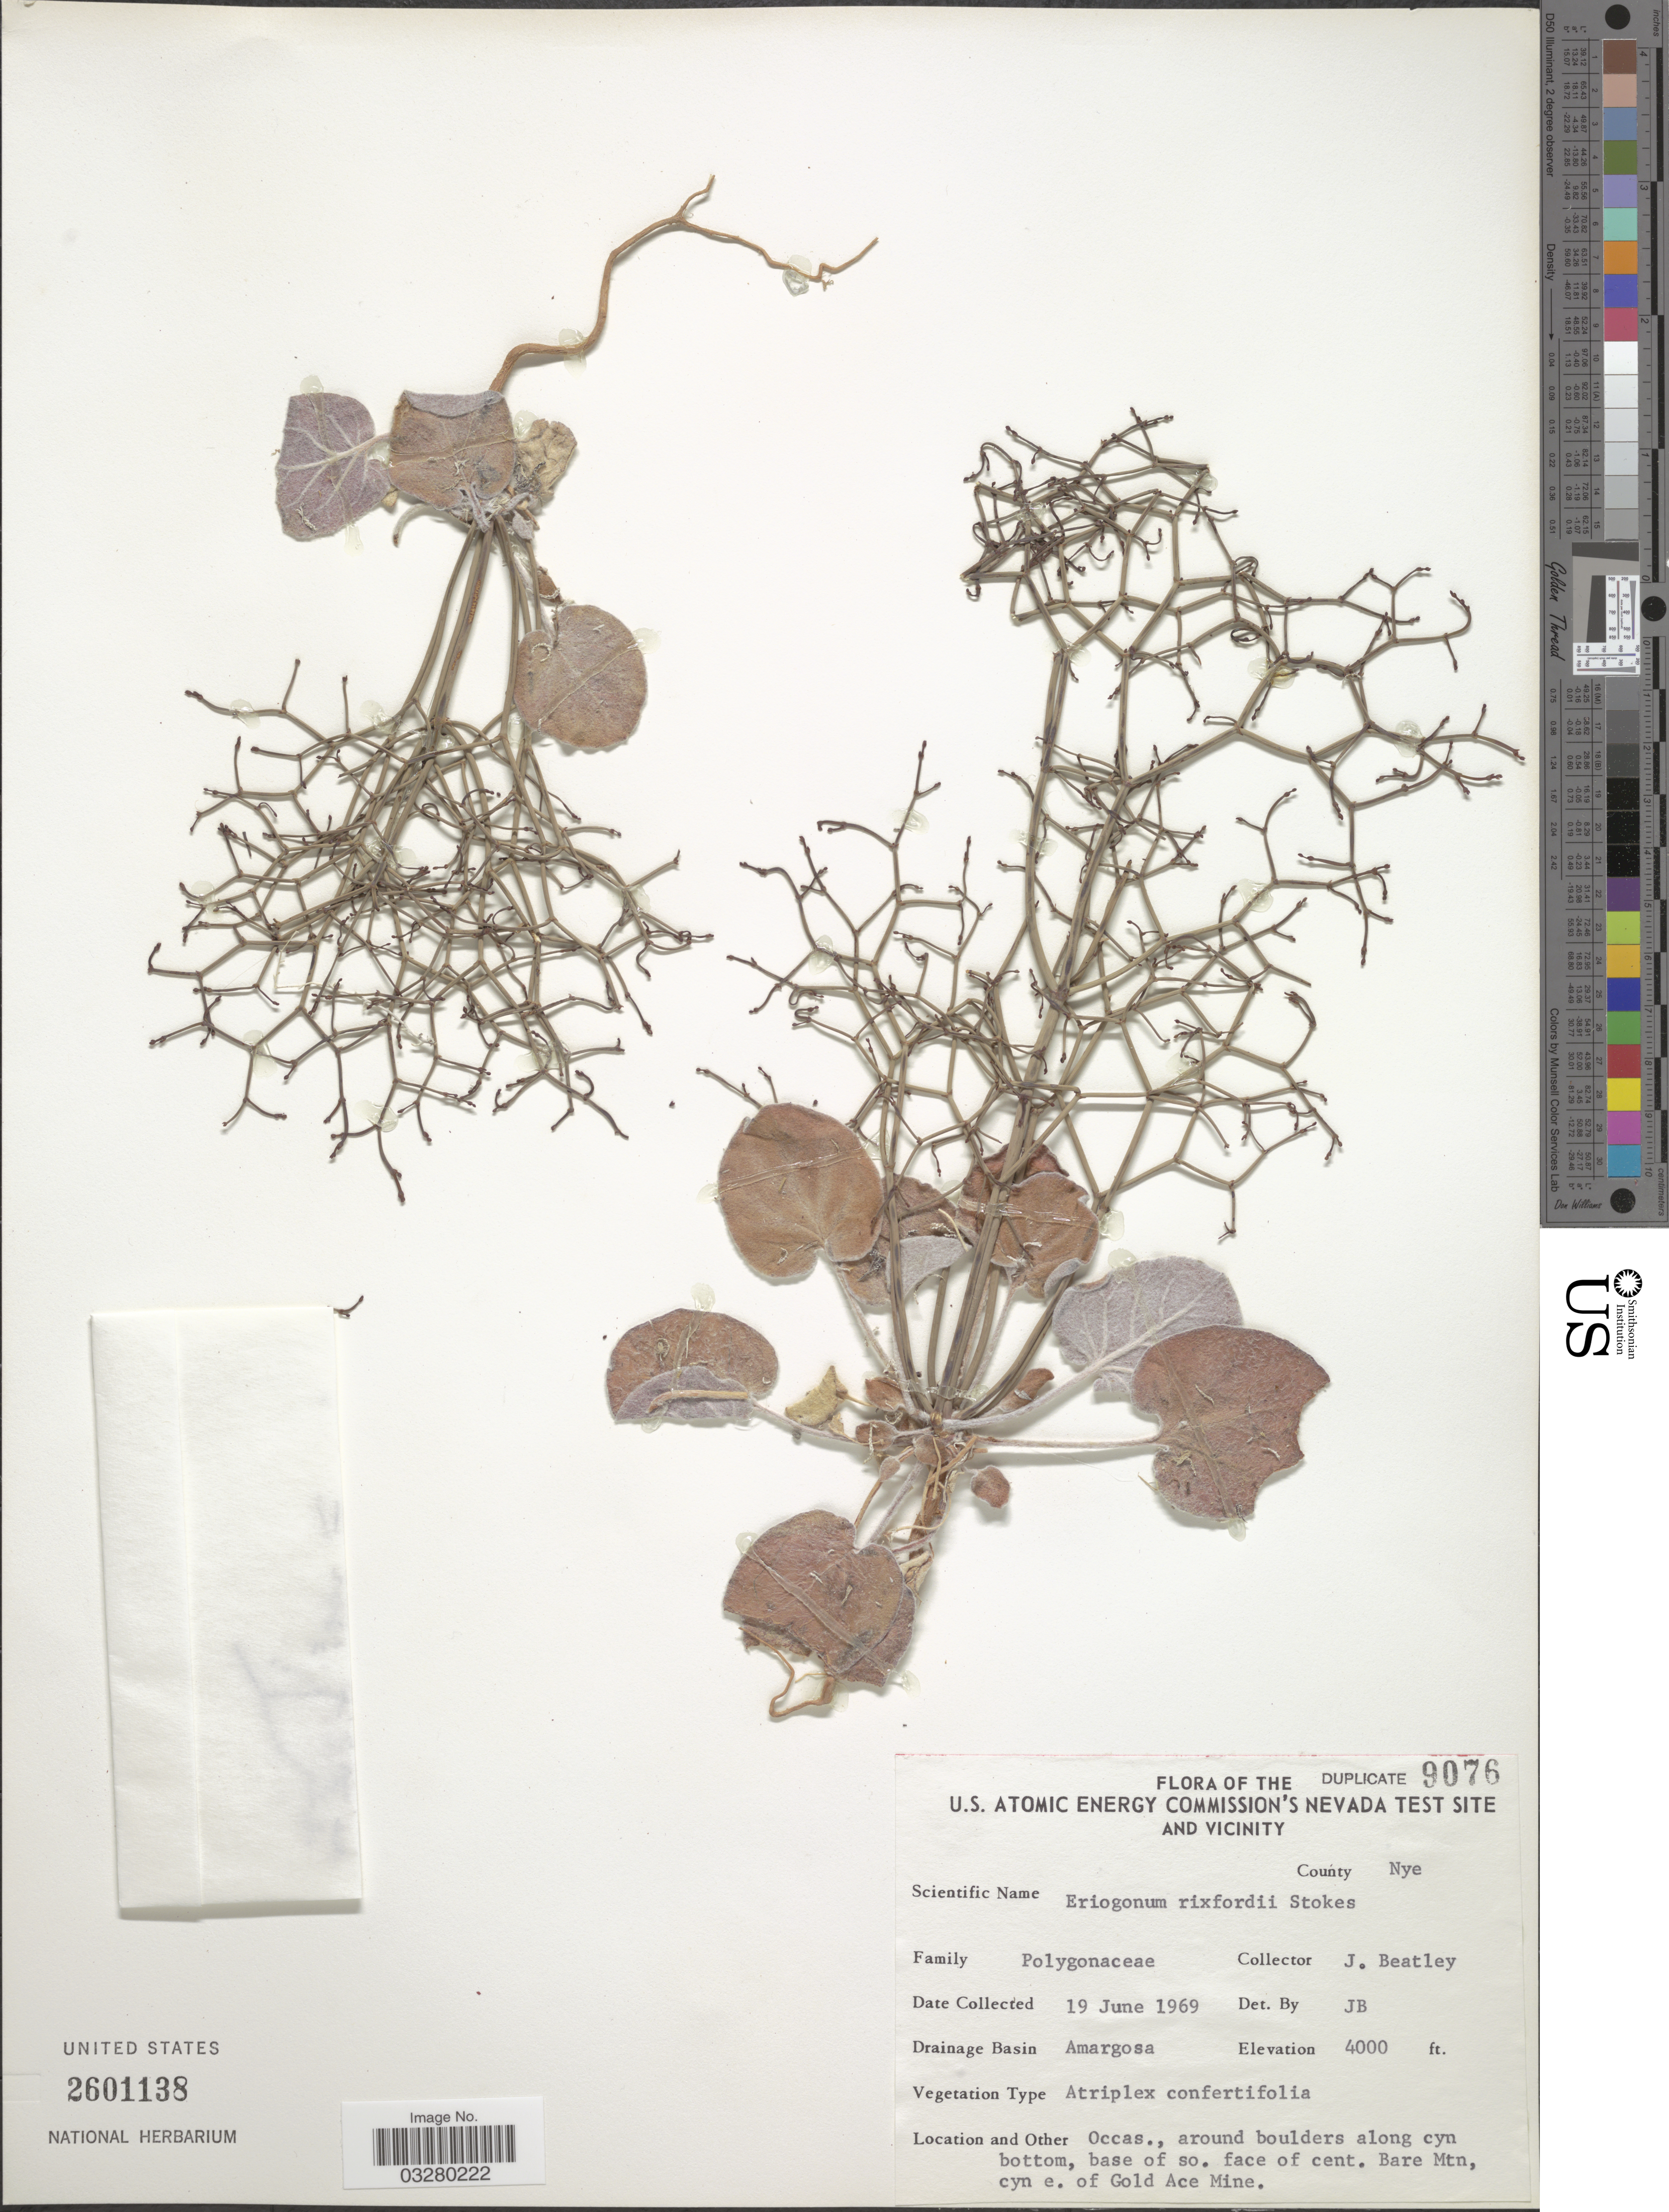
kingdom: Plantae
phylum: Tracheophyta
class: Magnoliopsida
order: Caryophyllales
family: Polygonaceae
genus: Eriogonum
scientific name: Eriogonum rixfordii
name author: S. Stokes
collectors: J. C. Beatley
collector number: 9076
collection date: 1969-06-19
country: United States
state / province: Nevada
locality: U.S. Atomic Energy Commission's Nevada Test Site and Vicinity. County Nye. Drainage Basin Amargosa. Around boulders along cyn bottom, base of so. face of cent. Bare Mtn, cyn e. of Gold Ace Mine.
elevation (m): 1219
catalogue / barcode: US 2601138